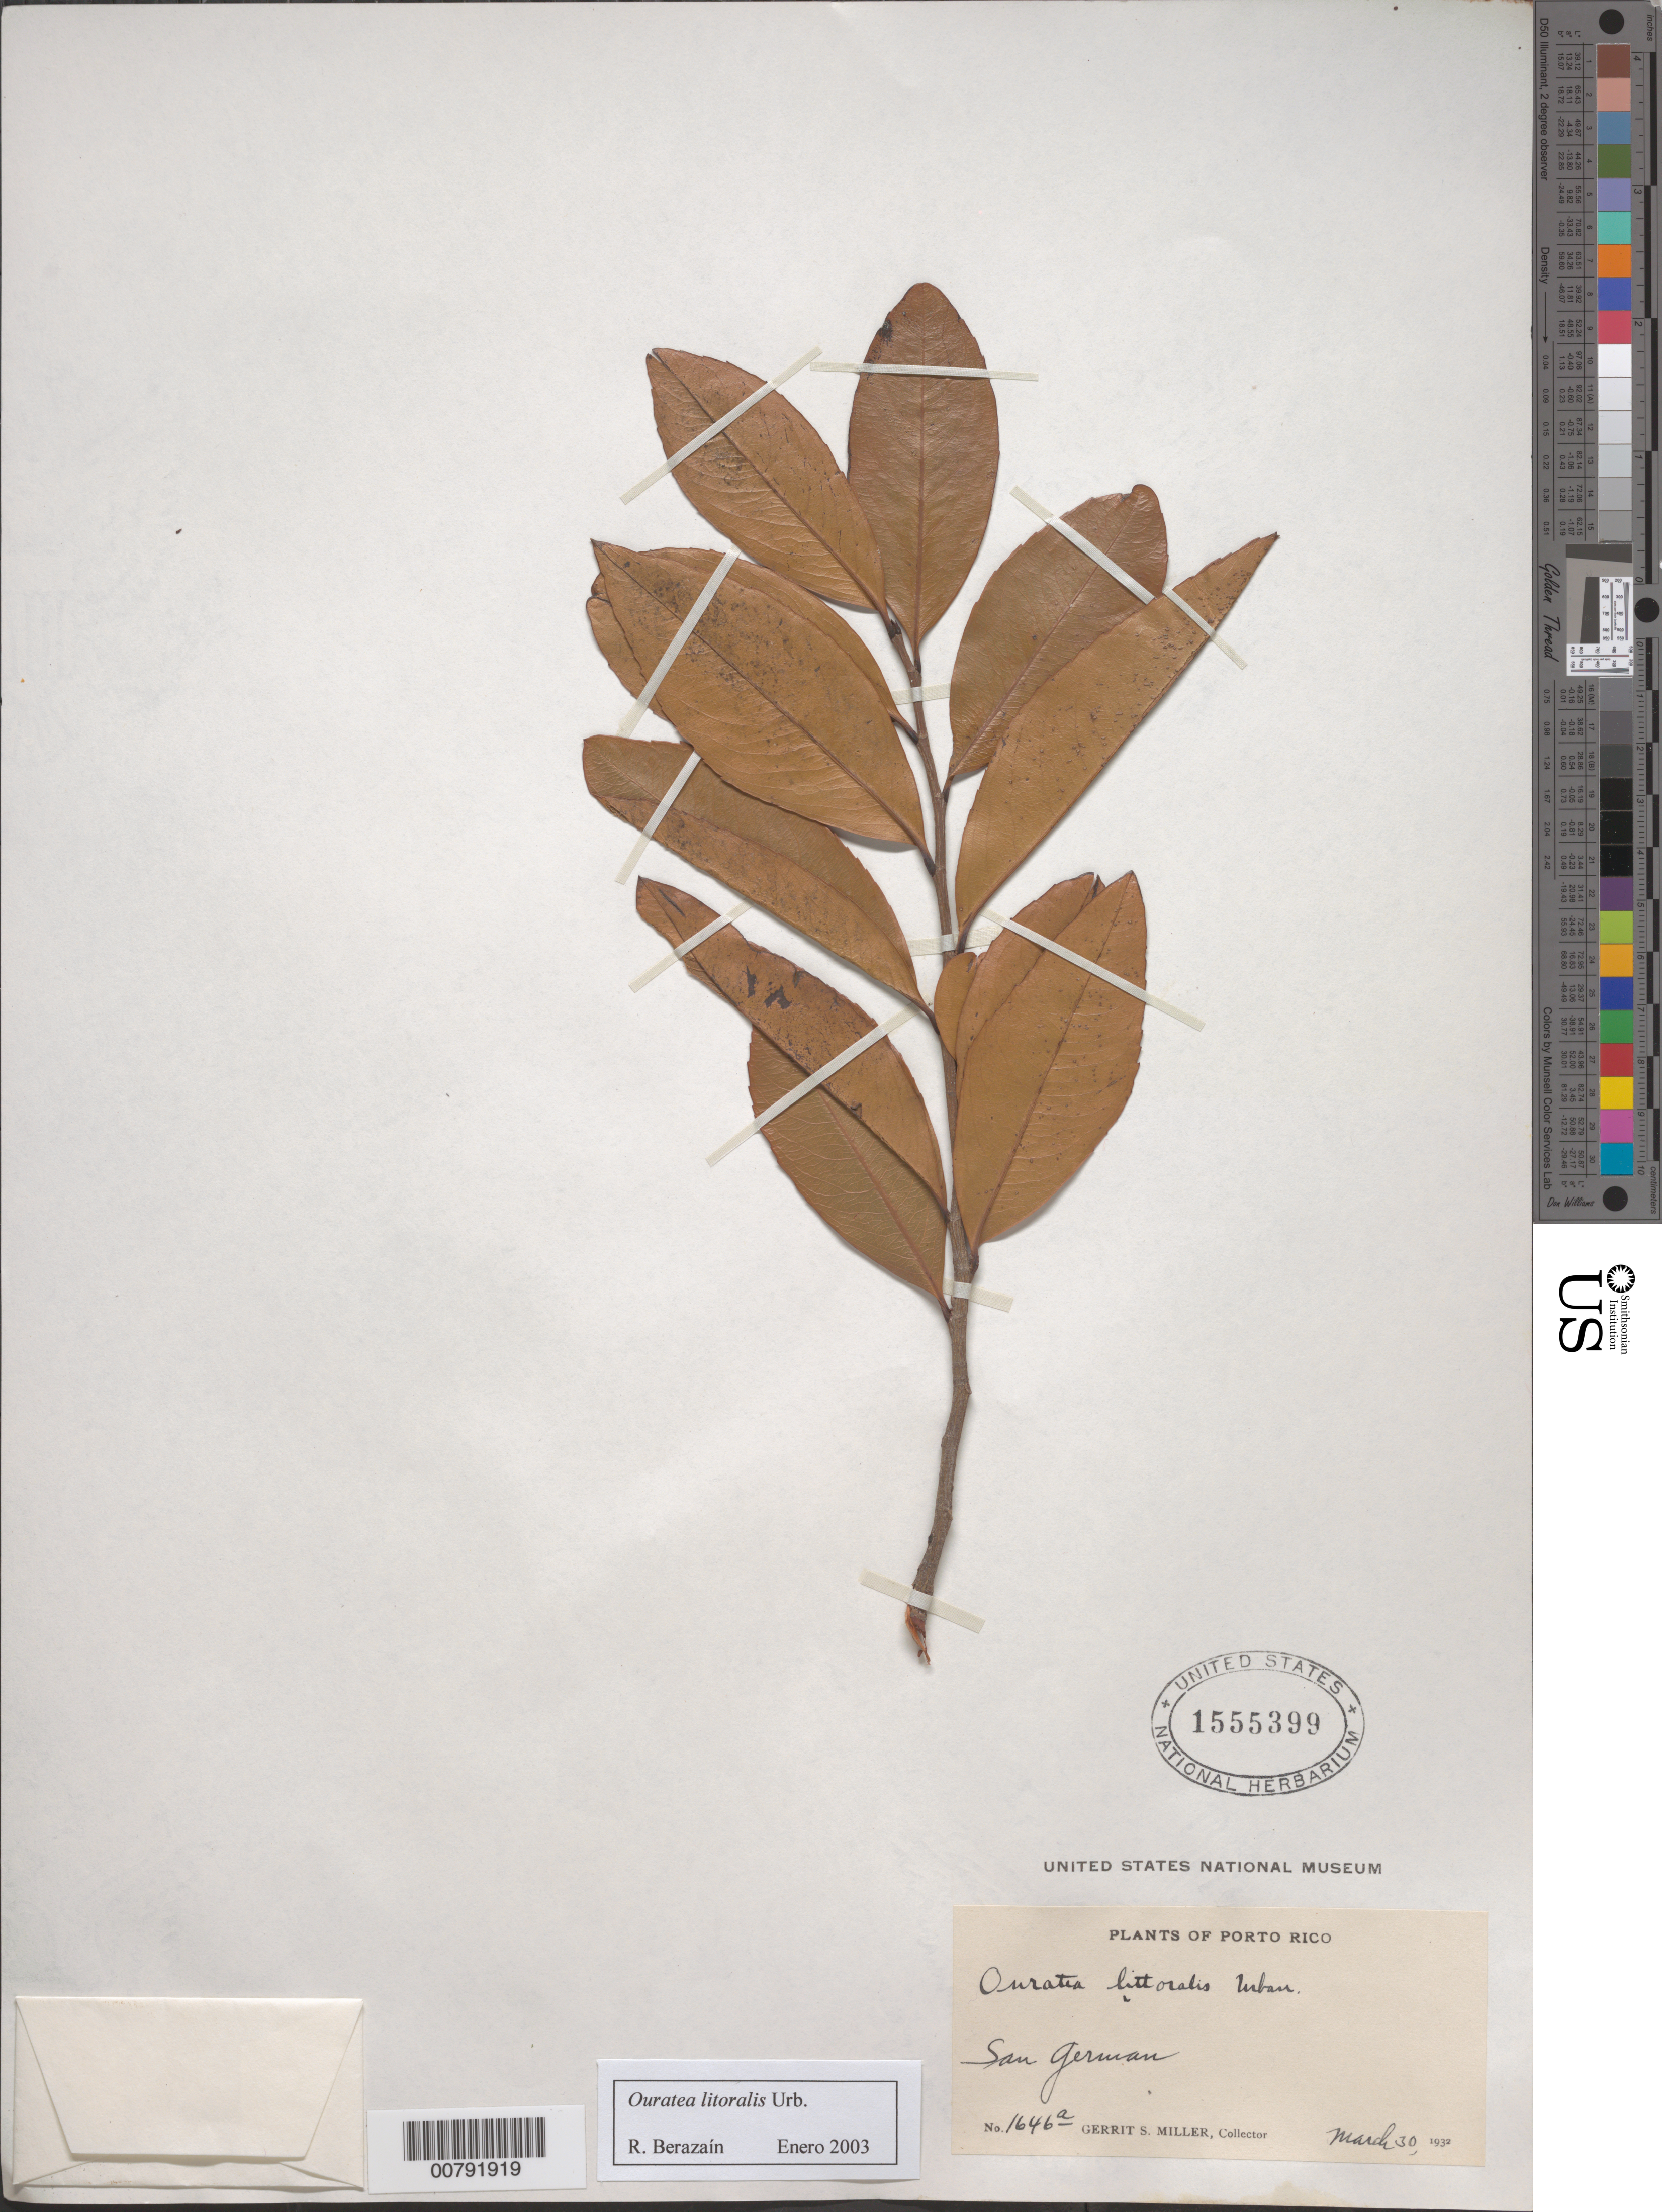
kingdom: Plantae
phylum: Tracheophyta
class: Magnoliopsida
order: Malpighiales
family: Ochnaceae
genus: Ouratea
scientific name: Ouratea littoralis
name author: Urb.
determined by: Berazaín, R.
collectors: G. S. Miller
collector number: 1646a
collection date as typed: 30 Mar 1932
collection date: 1932-03-30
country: Puerto Rico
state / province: San Germán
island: Puerto Rico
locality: San German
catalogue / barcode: US 1555399